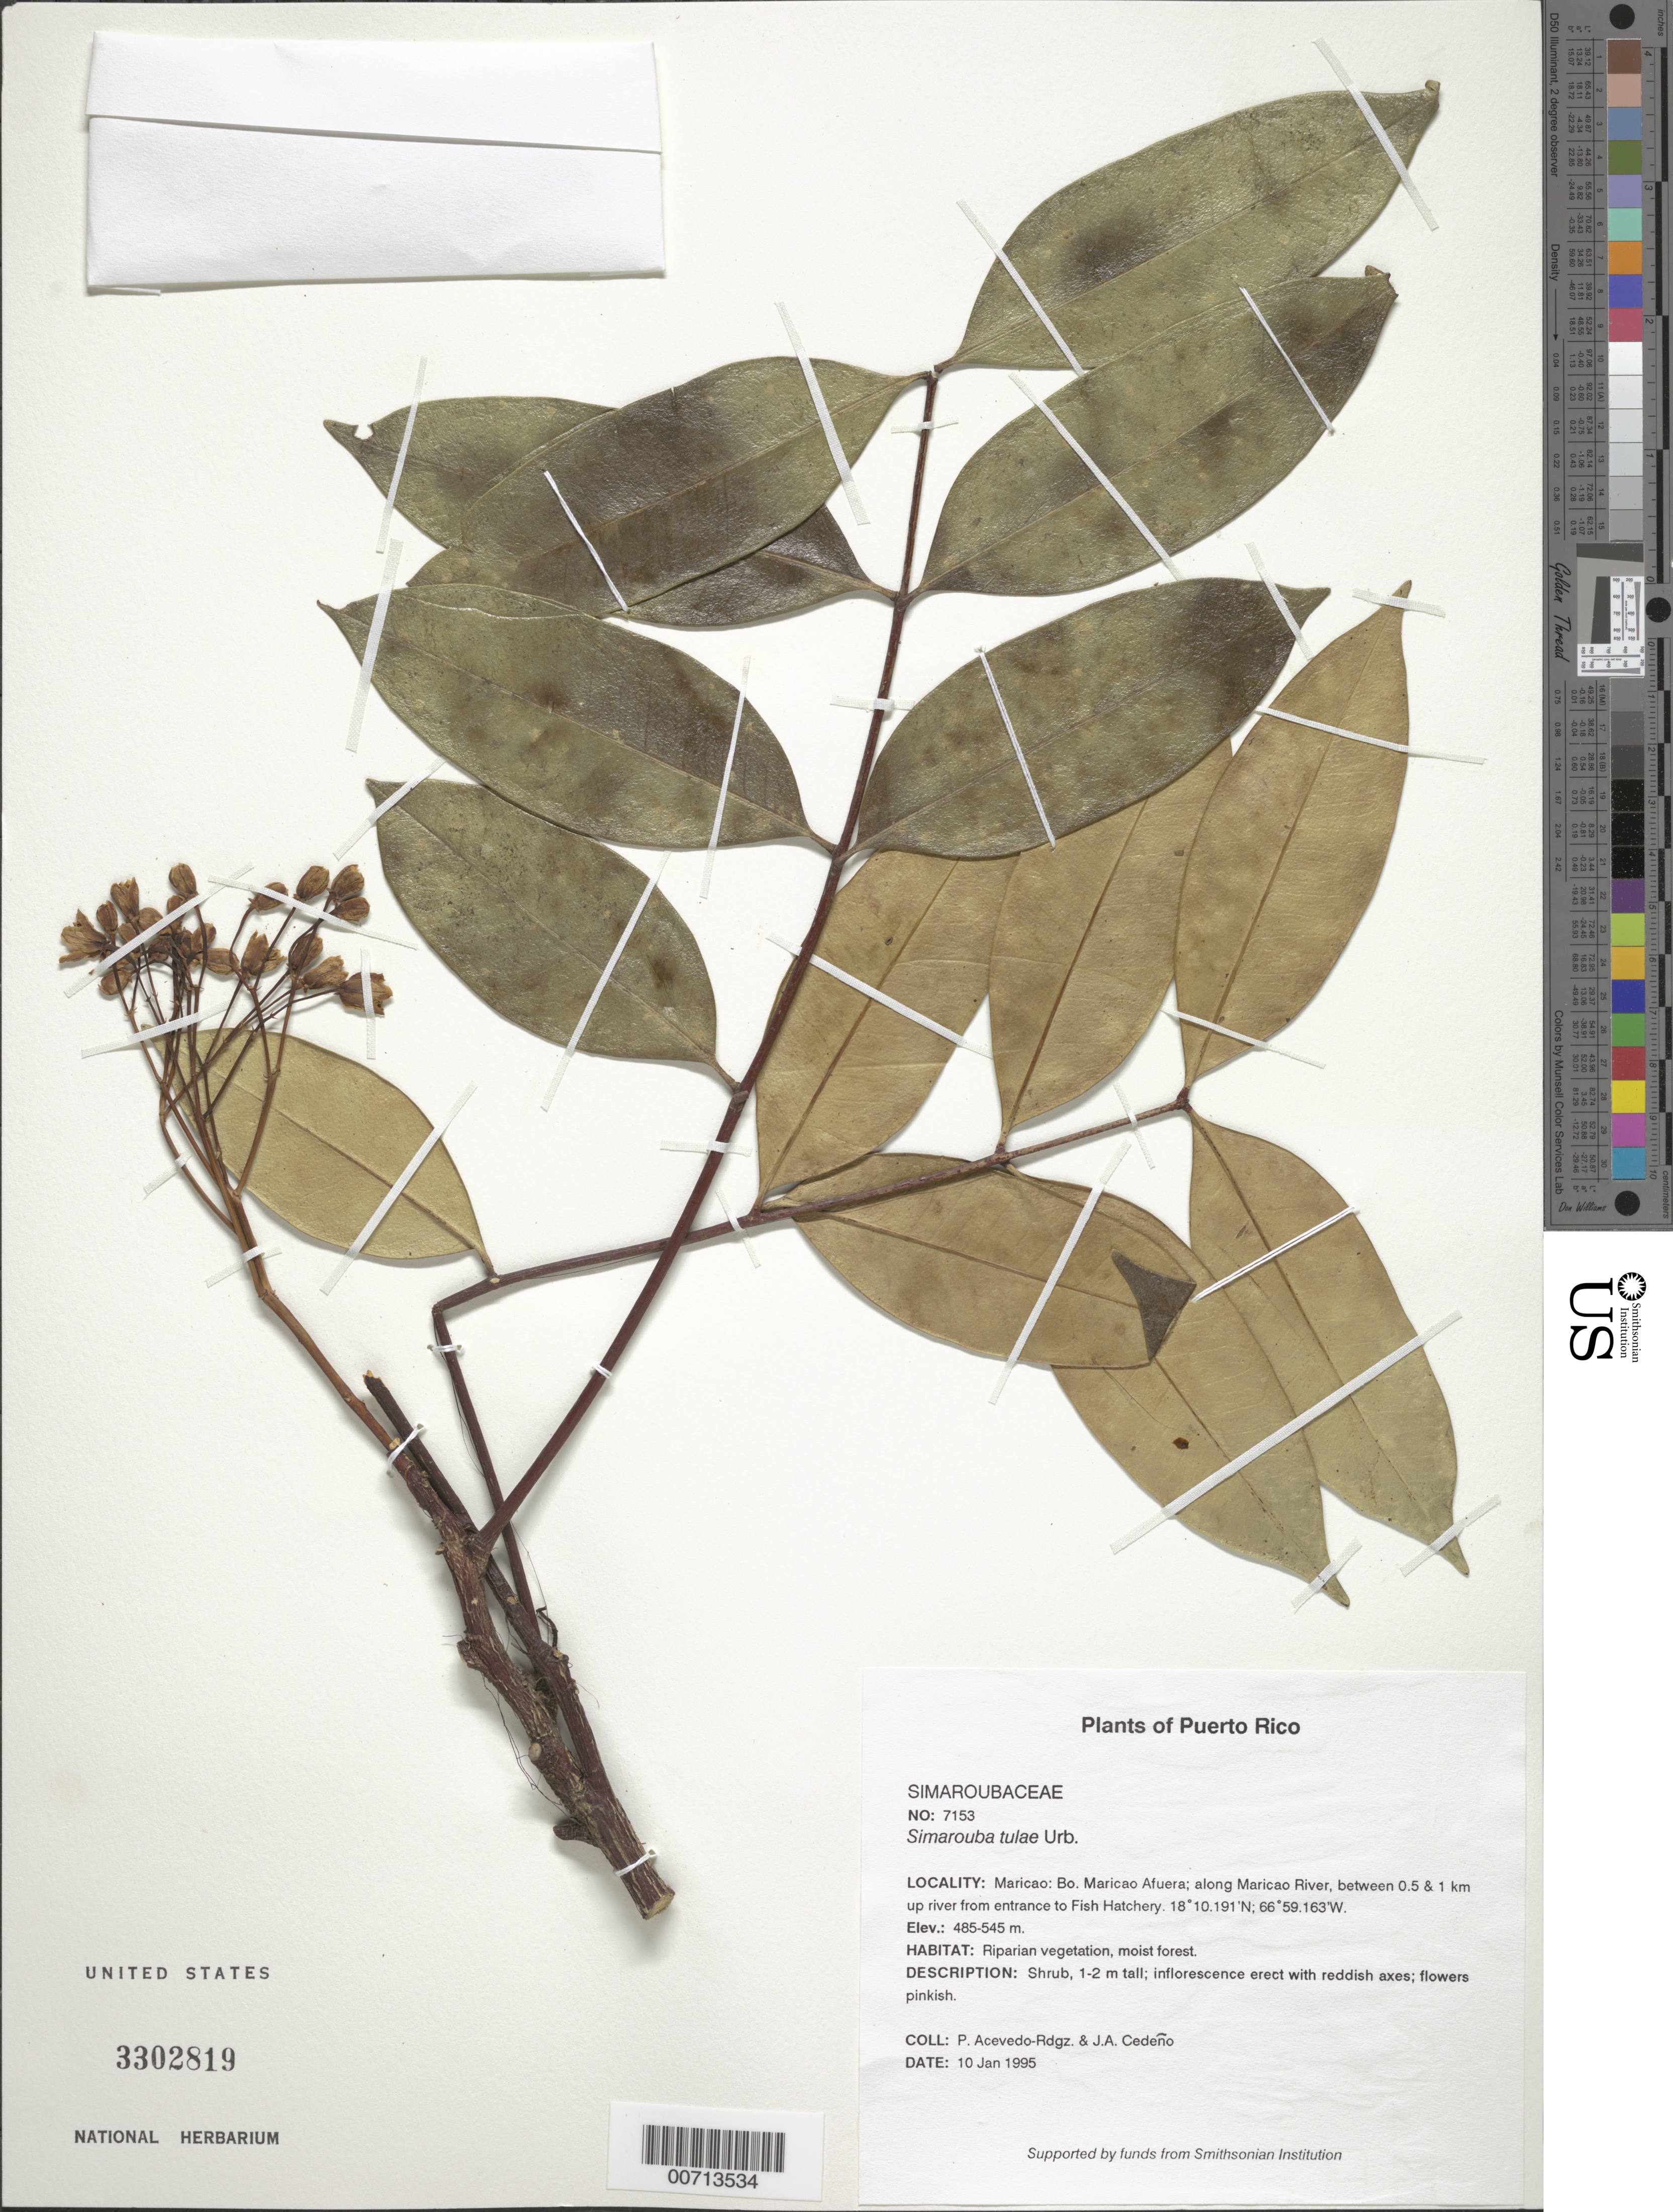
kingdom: Plantae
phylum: Tracheophyta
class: Magnoliopsida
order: Sapindales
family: Simaroubaceae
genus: Simarouba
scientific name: Simarouba tulae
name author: Urb.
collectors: P. Acevedo-Rodr. & J. A. Cedeño M.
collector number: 7153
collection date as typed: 10 Jan 1995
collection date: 1995-01-10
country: Puerto Rico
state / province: Maricao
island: Puerto Rico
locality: Maricao: Bo. Maricao Afuera; along Maricao River, between 0.5 & 1 km up river from entrance to Fish Hatchery.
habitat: Riparian vegetation, moist forest.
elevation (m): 485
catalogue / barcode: US 3302819